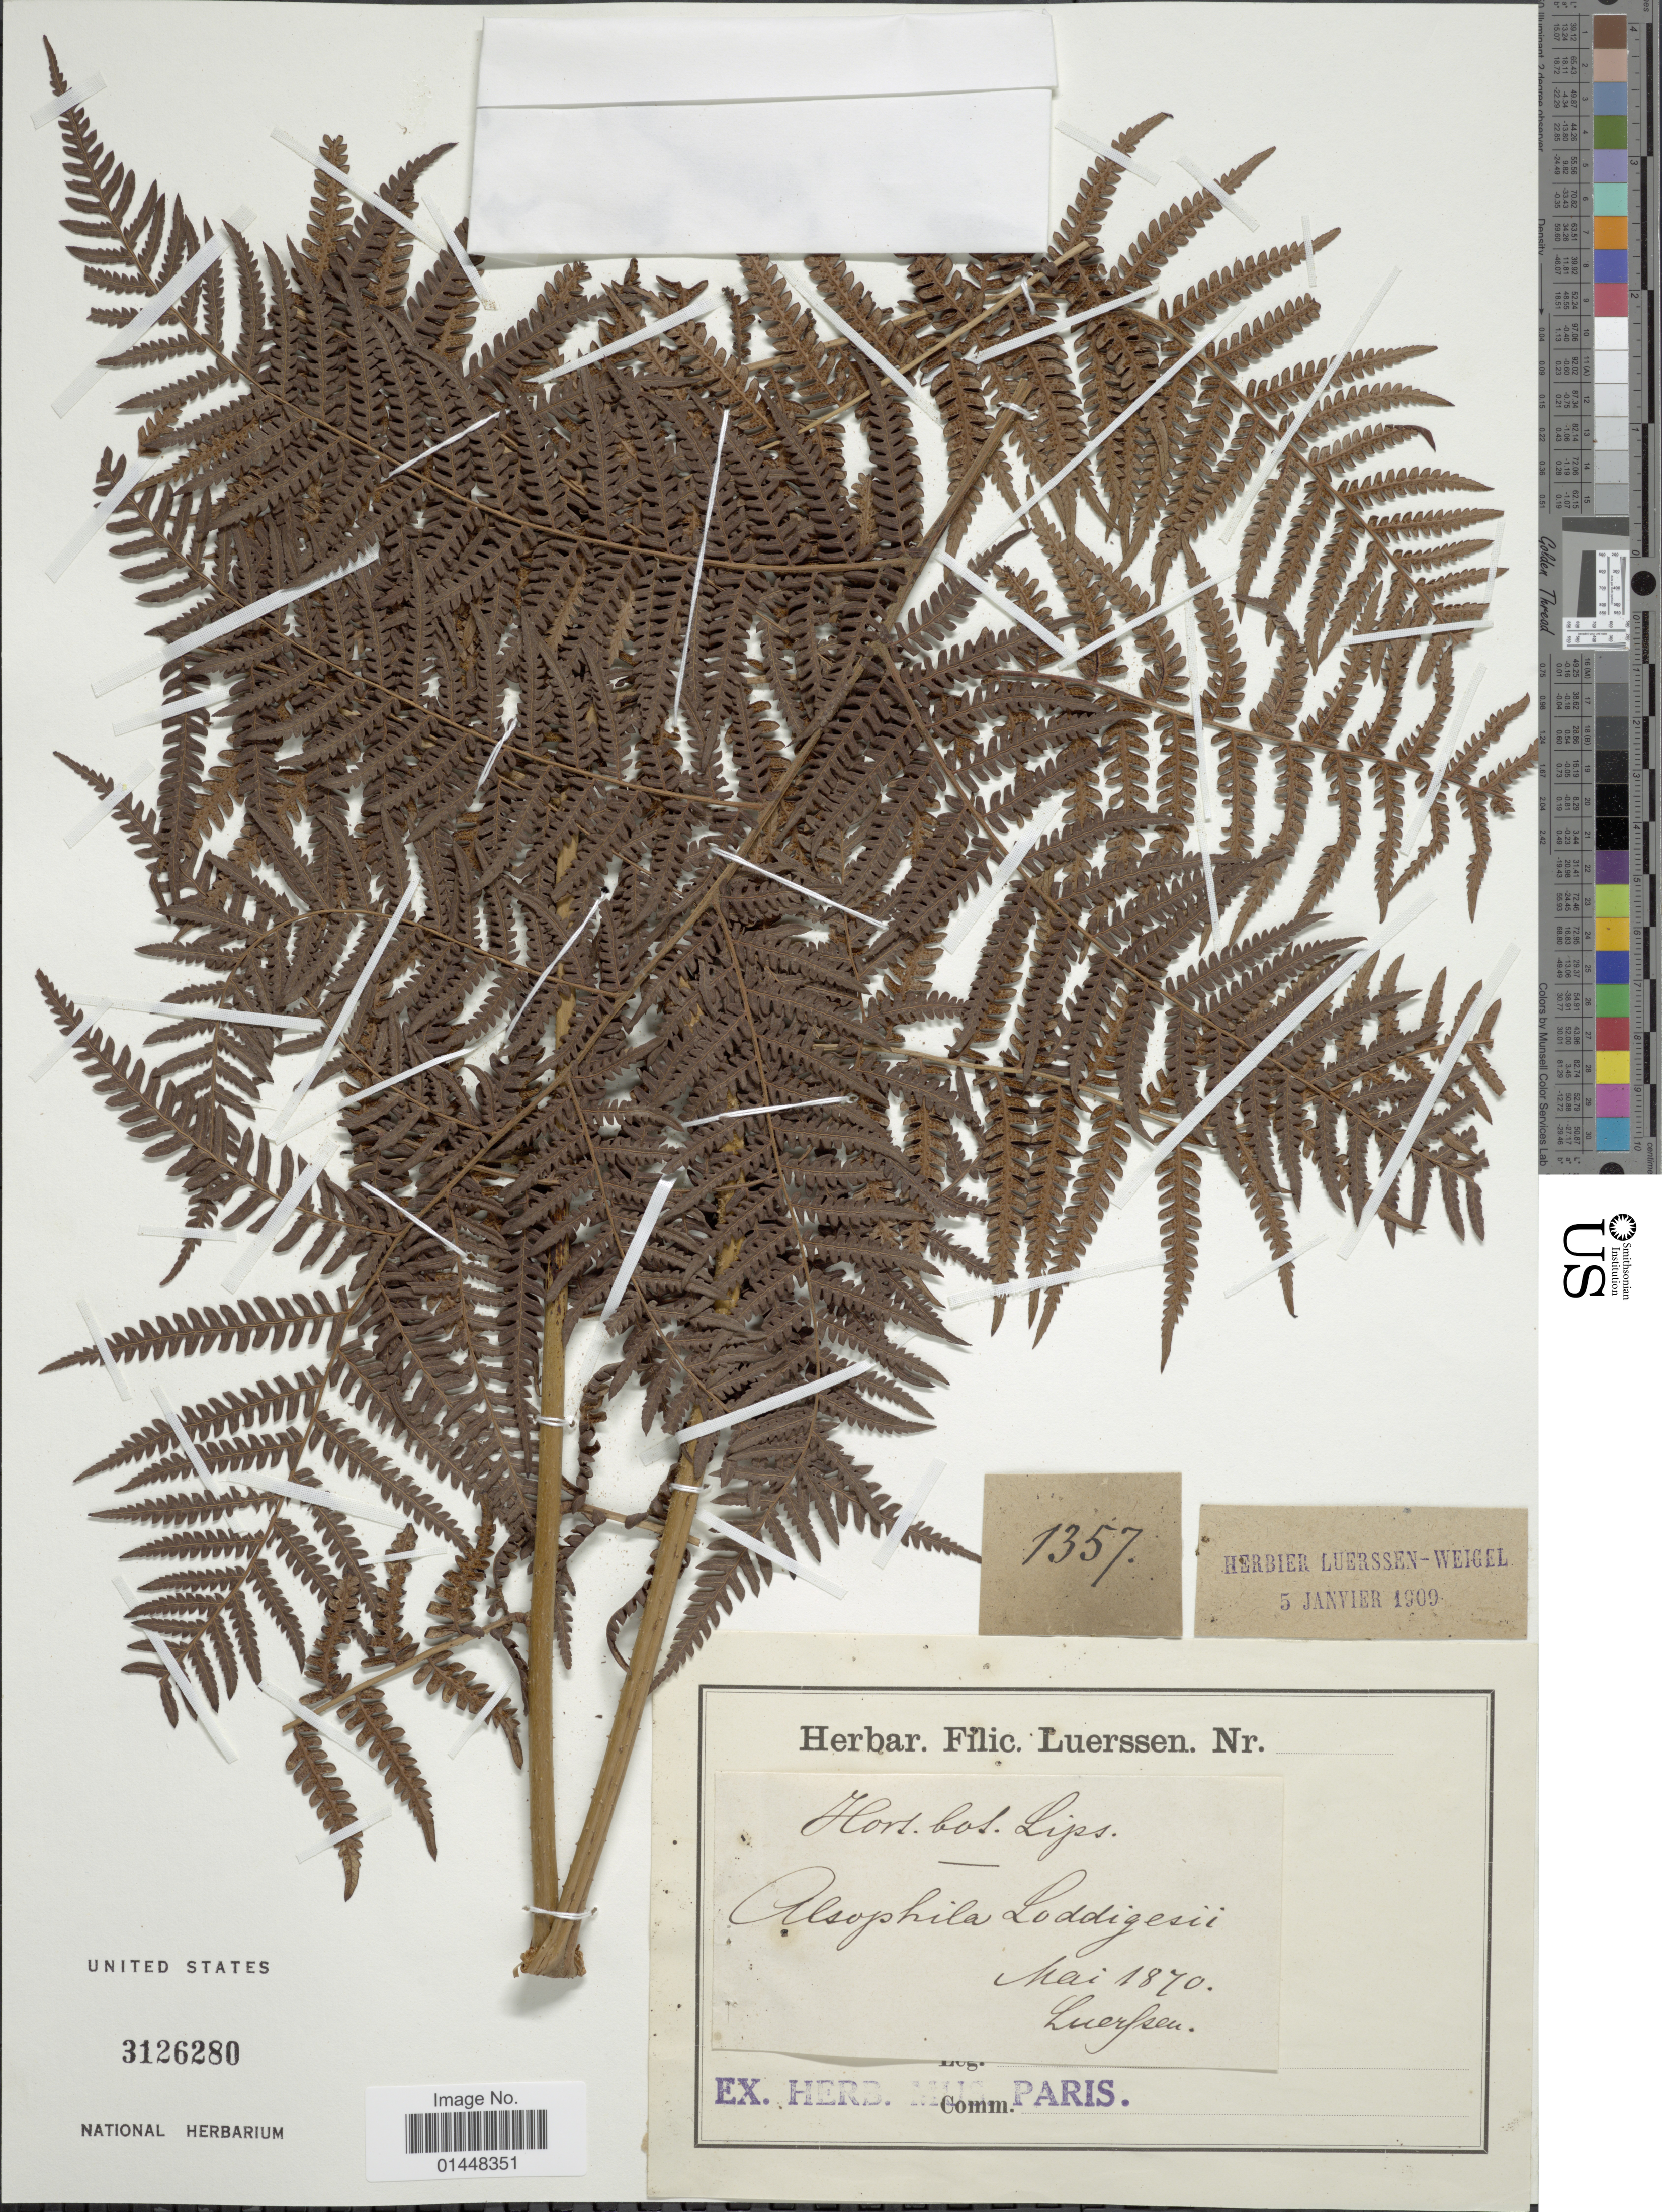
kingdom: Plantae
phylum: Tracheophyta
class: Polypodiopsida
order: Cyatheales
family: Cyatheaceae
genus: Alsophila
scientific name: Alsophila australis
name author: R. Br.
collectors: Luerssen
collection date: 1870-05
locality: Hort Bot Lips [unsure placement]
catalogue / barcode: US 3126280